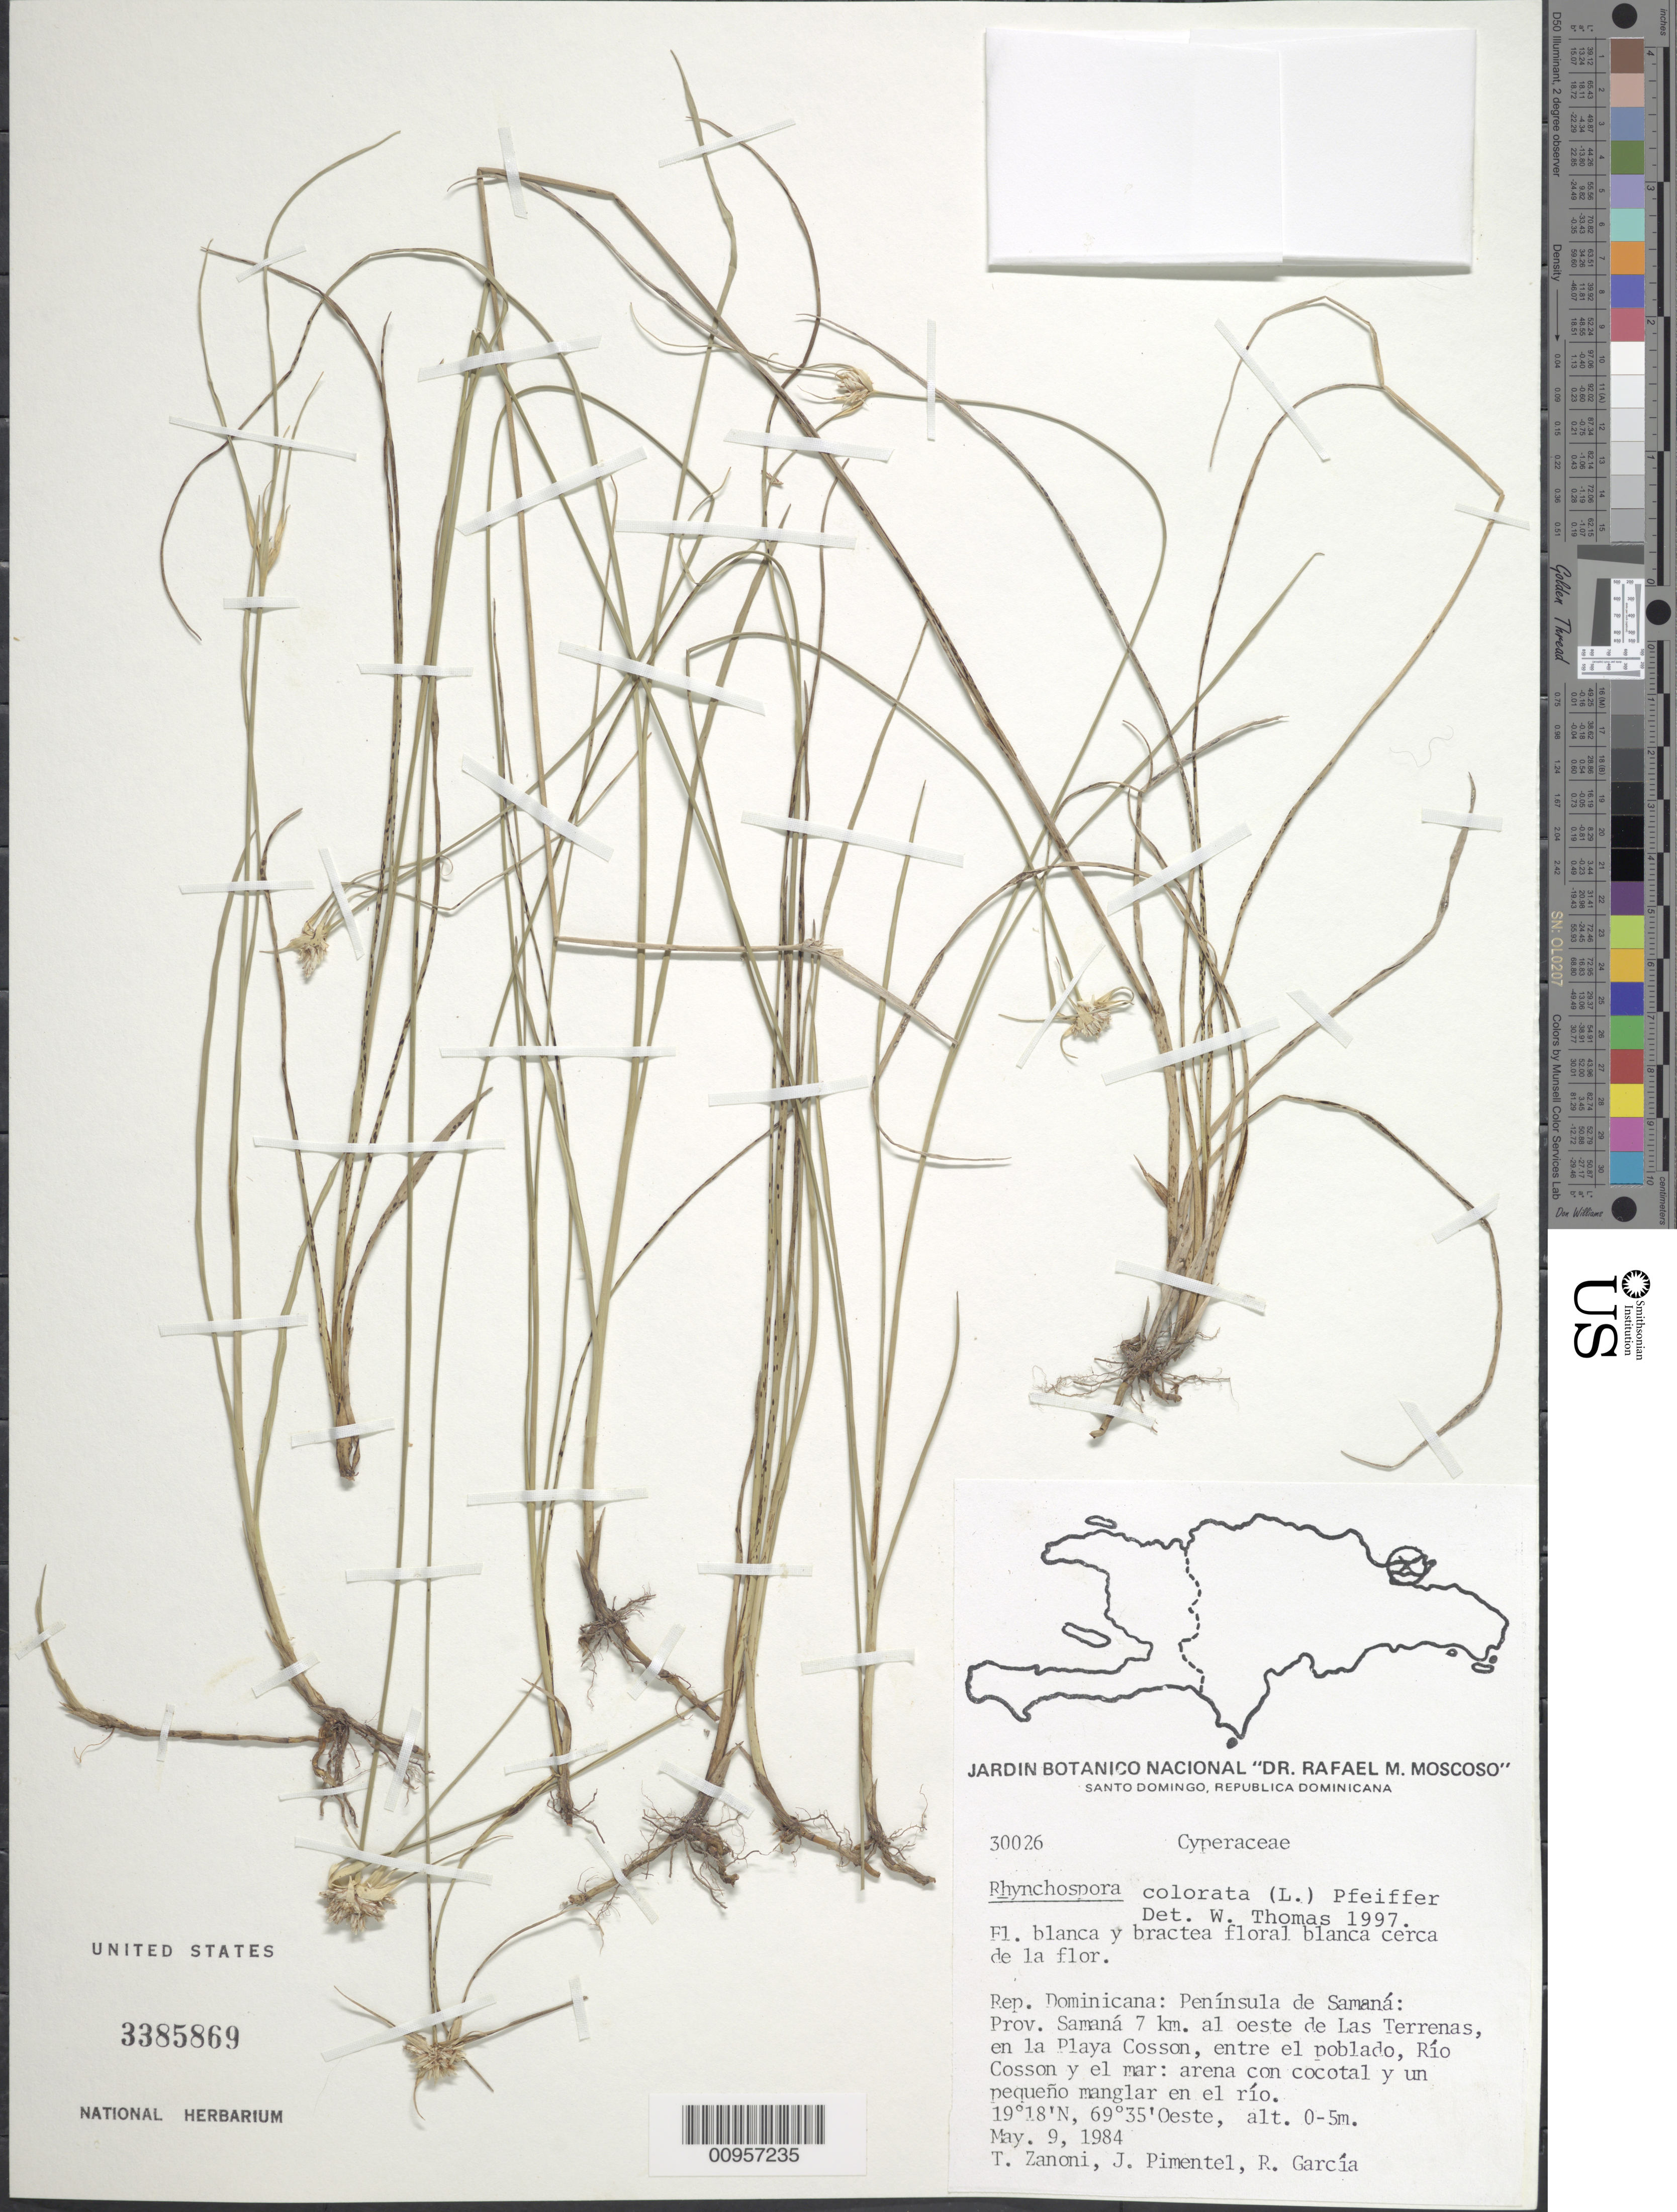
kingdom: Plantae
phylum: Tracheophyta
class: Liliopsida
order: Poales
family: Cyperaceae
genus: Rhynchospora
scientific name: Rhynchospora colorata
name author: (L.) H. Pfeiff.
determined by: Thomas, W. W., (NY), New York Botanical Garden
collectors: T. A. Zanoni, J. Pimentel & R. G. García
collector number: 30026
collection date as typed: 09 May 1984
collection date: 1984-05-09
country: Dominican Republic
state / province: Samaná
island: Hispaniola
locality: Península de Samaná, 7 km al oeste de Las Terrenas, en la Playa Cosson, entre el poblado, Río Cosson y el mar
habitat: En la playa, arena con cocotal y un pequeño manglar en el río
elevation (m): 0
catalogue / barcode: US 3385869